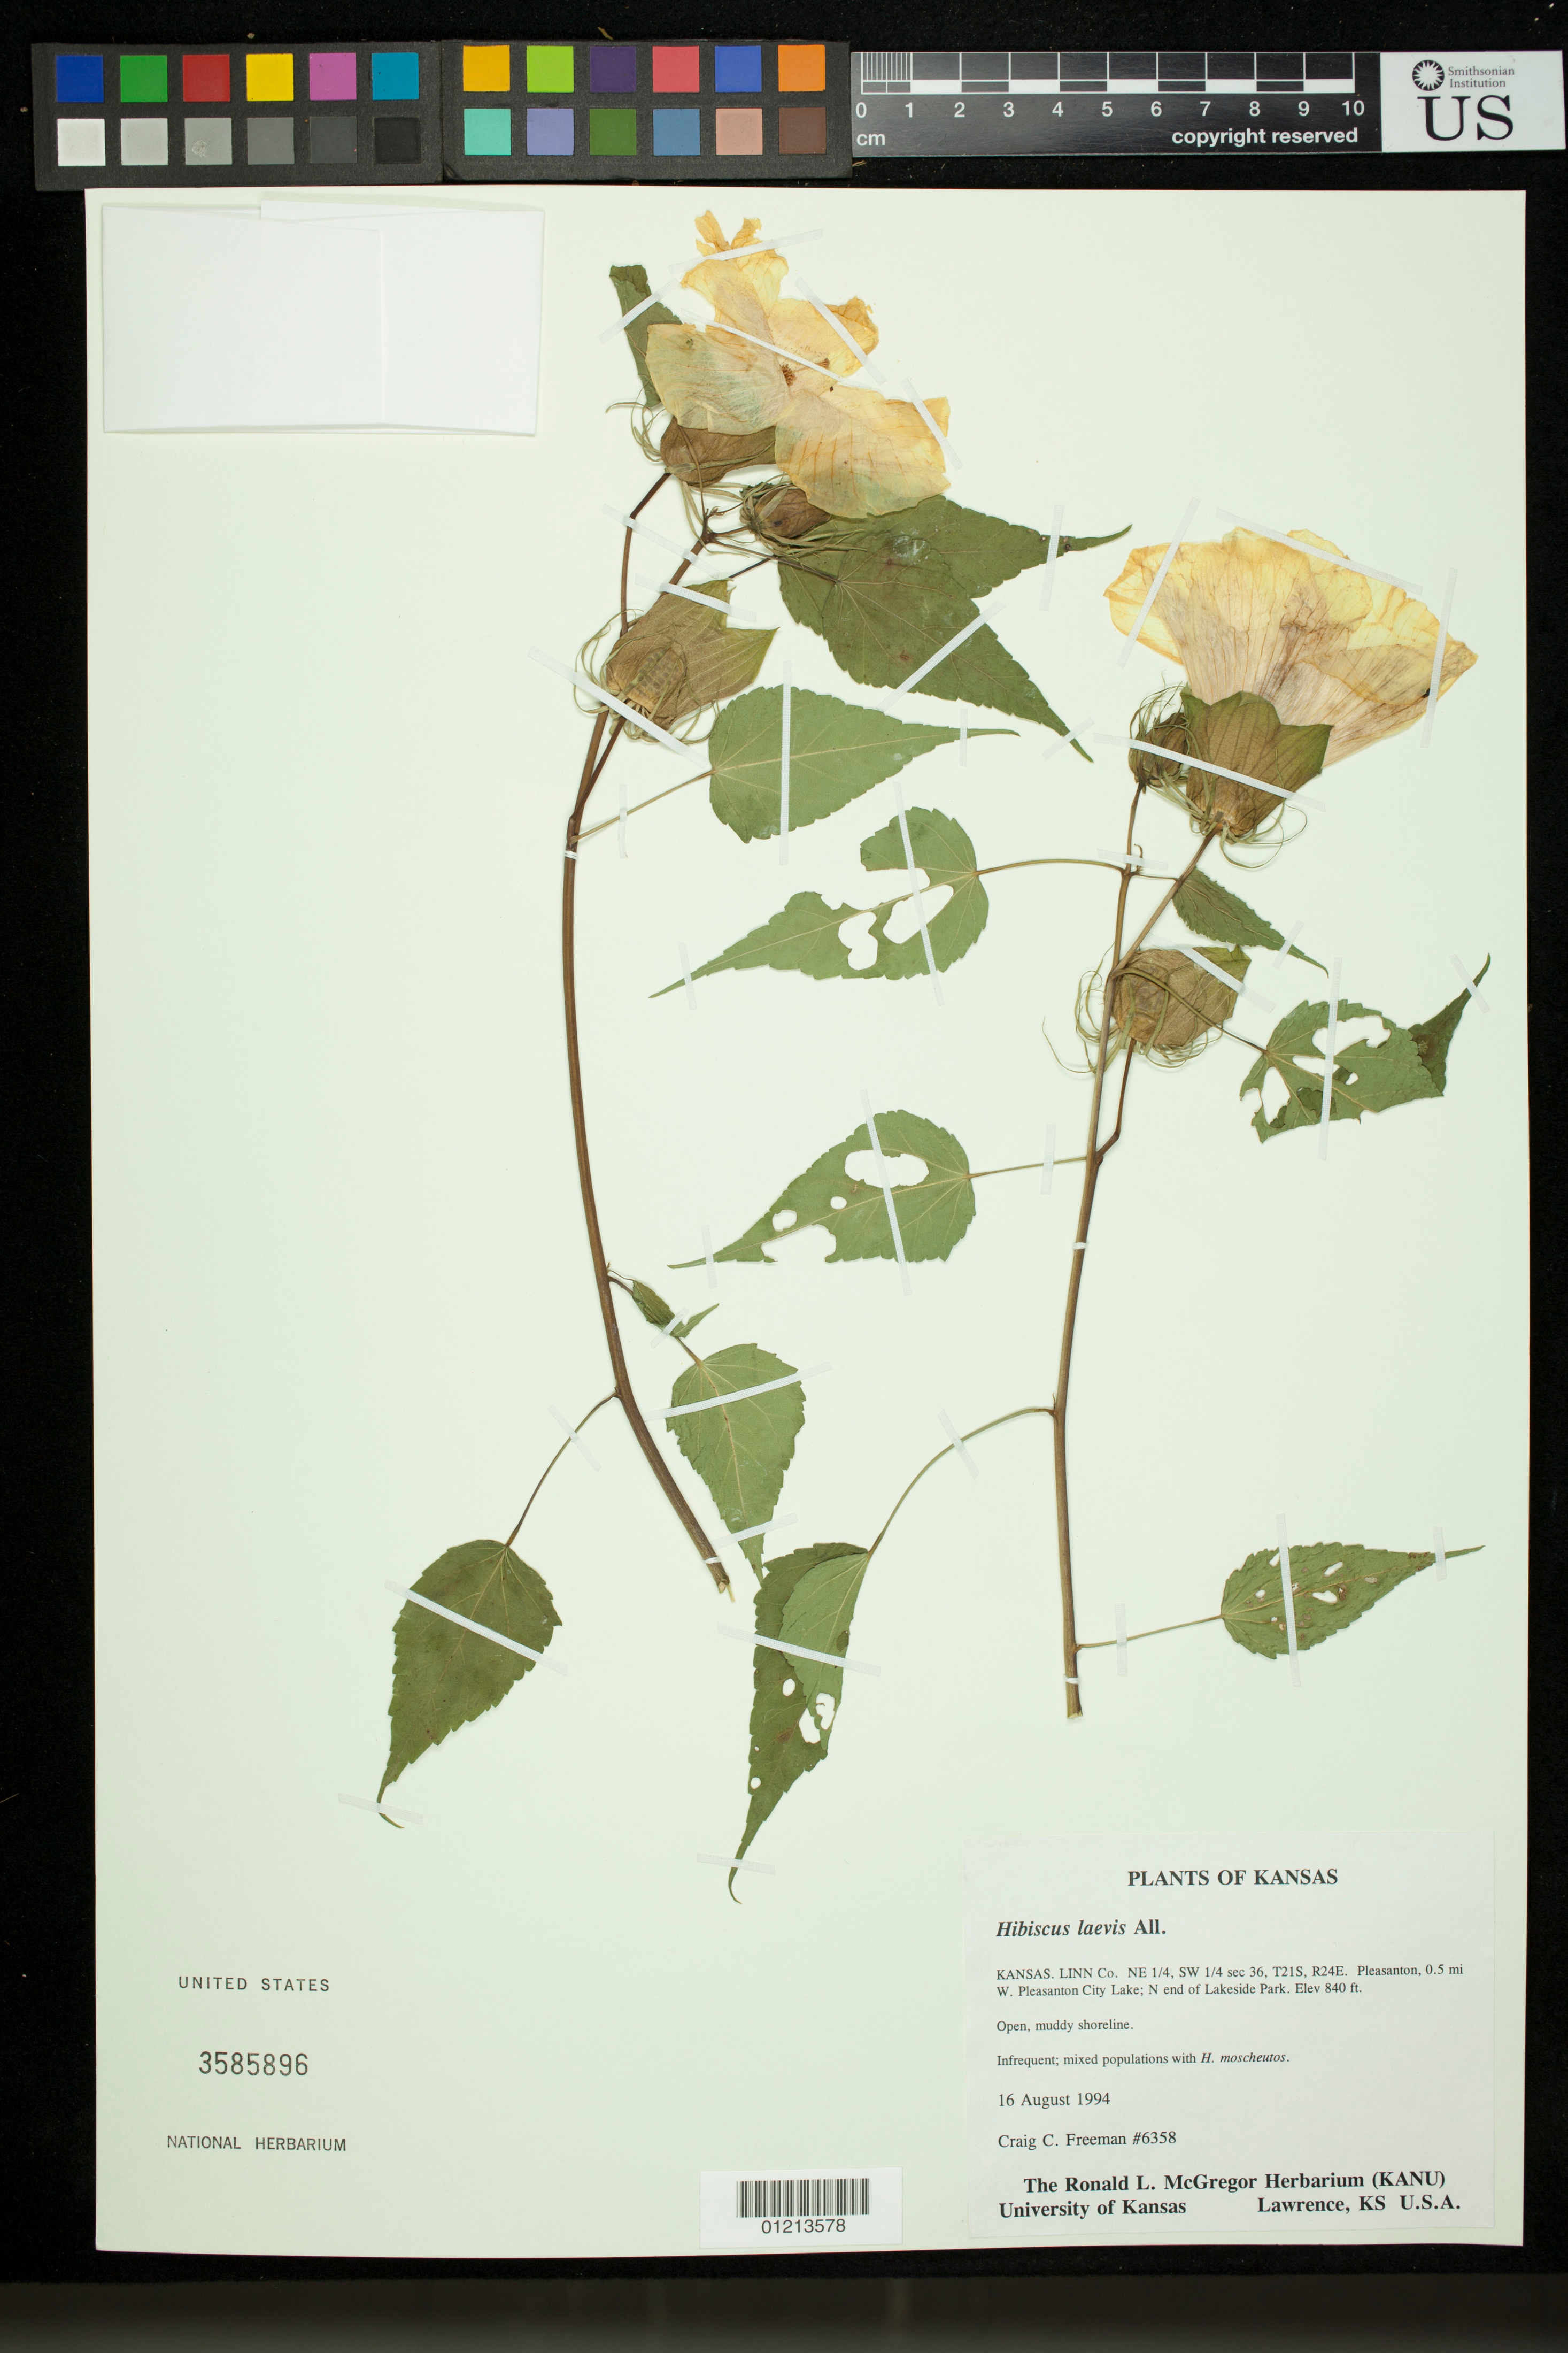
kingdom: Plantae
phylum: Tracheophyta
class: Magnoliopsida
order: Malvales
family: Malvaceae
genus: Hibiscus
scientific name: Hibiscus laevis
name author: All.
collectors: C. C. Freeman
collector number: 6358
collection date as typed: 16 Aug 1994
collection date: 1994-08-16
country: United States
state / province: Kansas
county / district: Linn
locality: Linn Co. NE1/4, SW1/4 sec 36, T21S, R24E. Pleasanton, 0.5 mi W. Pleasanton City Lake; N end of Lakeside Park.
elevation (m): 256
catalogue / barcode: US 3585896